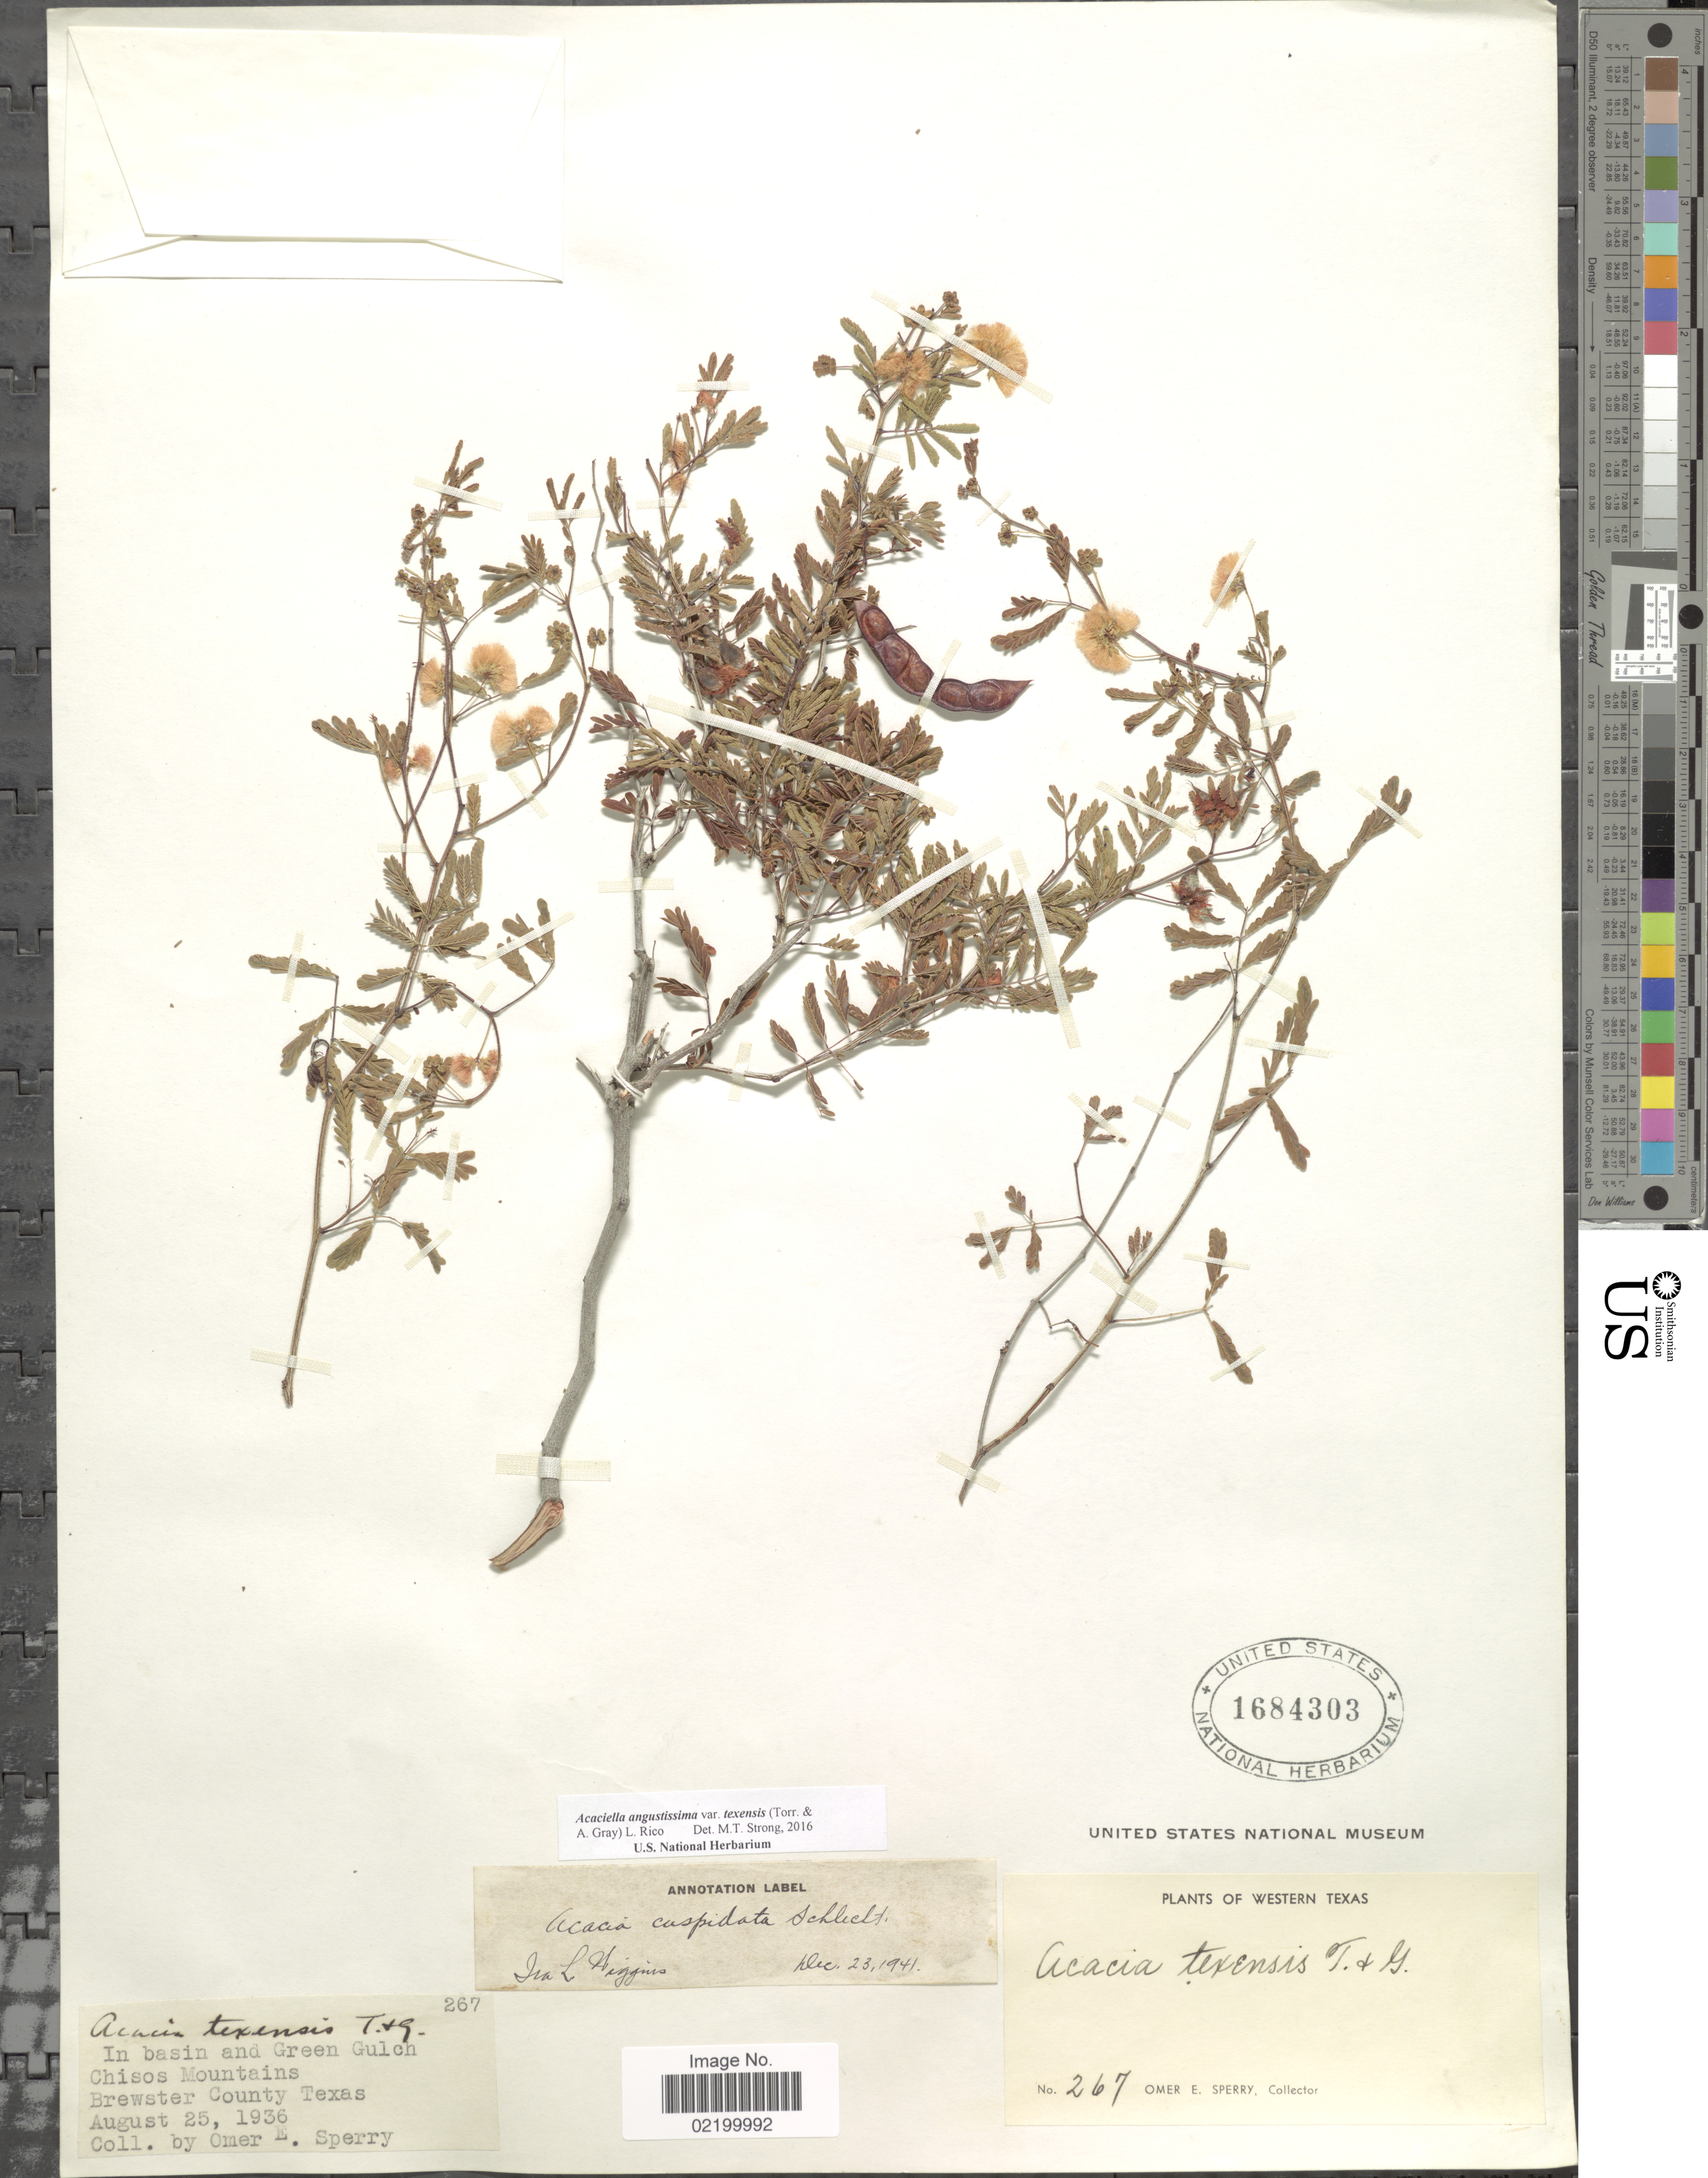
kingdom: Plantae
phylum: Tracheophyta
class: Magnoliopsida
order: Fabales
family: Fabaceae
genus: Acaciella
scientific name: Acaciella angustissima var. texensis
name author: (Nutt. ex Torr. & A. Gray) L. Rico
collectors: O. E. Sperry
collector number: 267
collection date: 1936-08-25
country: United States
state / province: Texas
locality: Western Texas. In basin and Green Gulch Chisos Mountains. Brewster County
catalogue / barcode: US 1684303